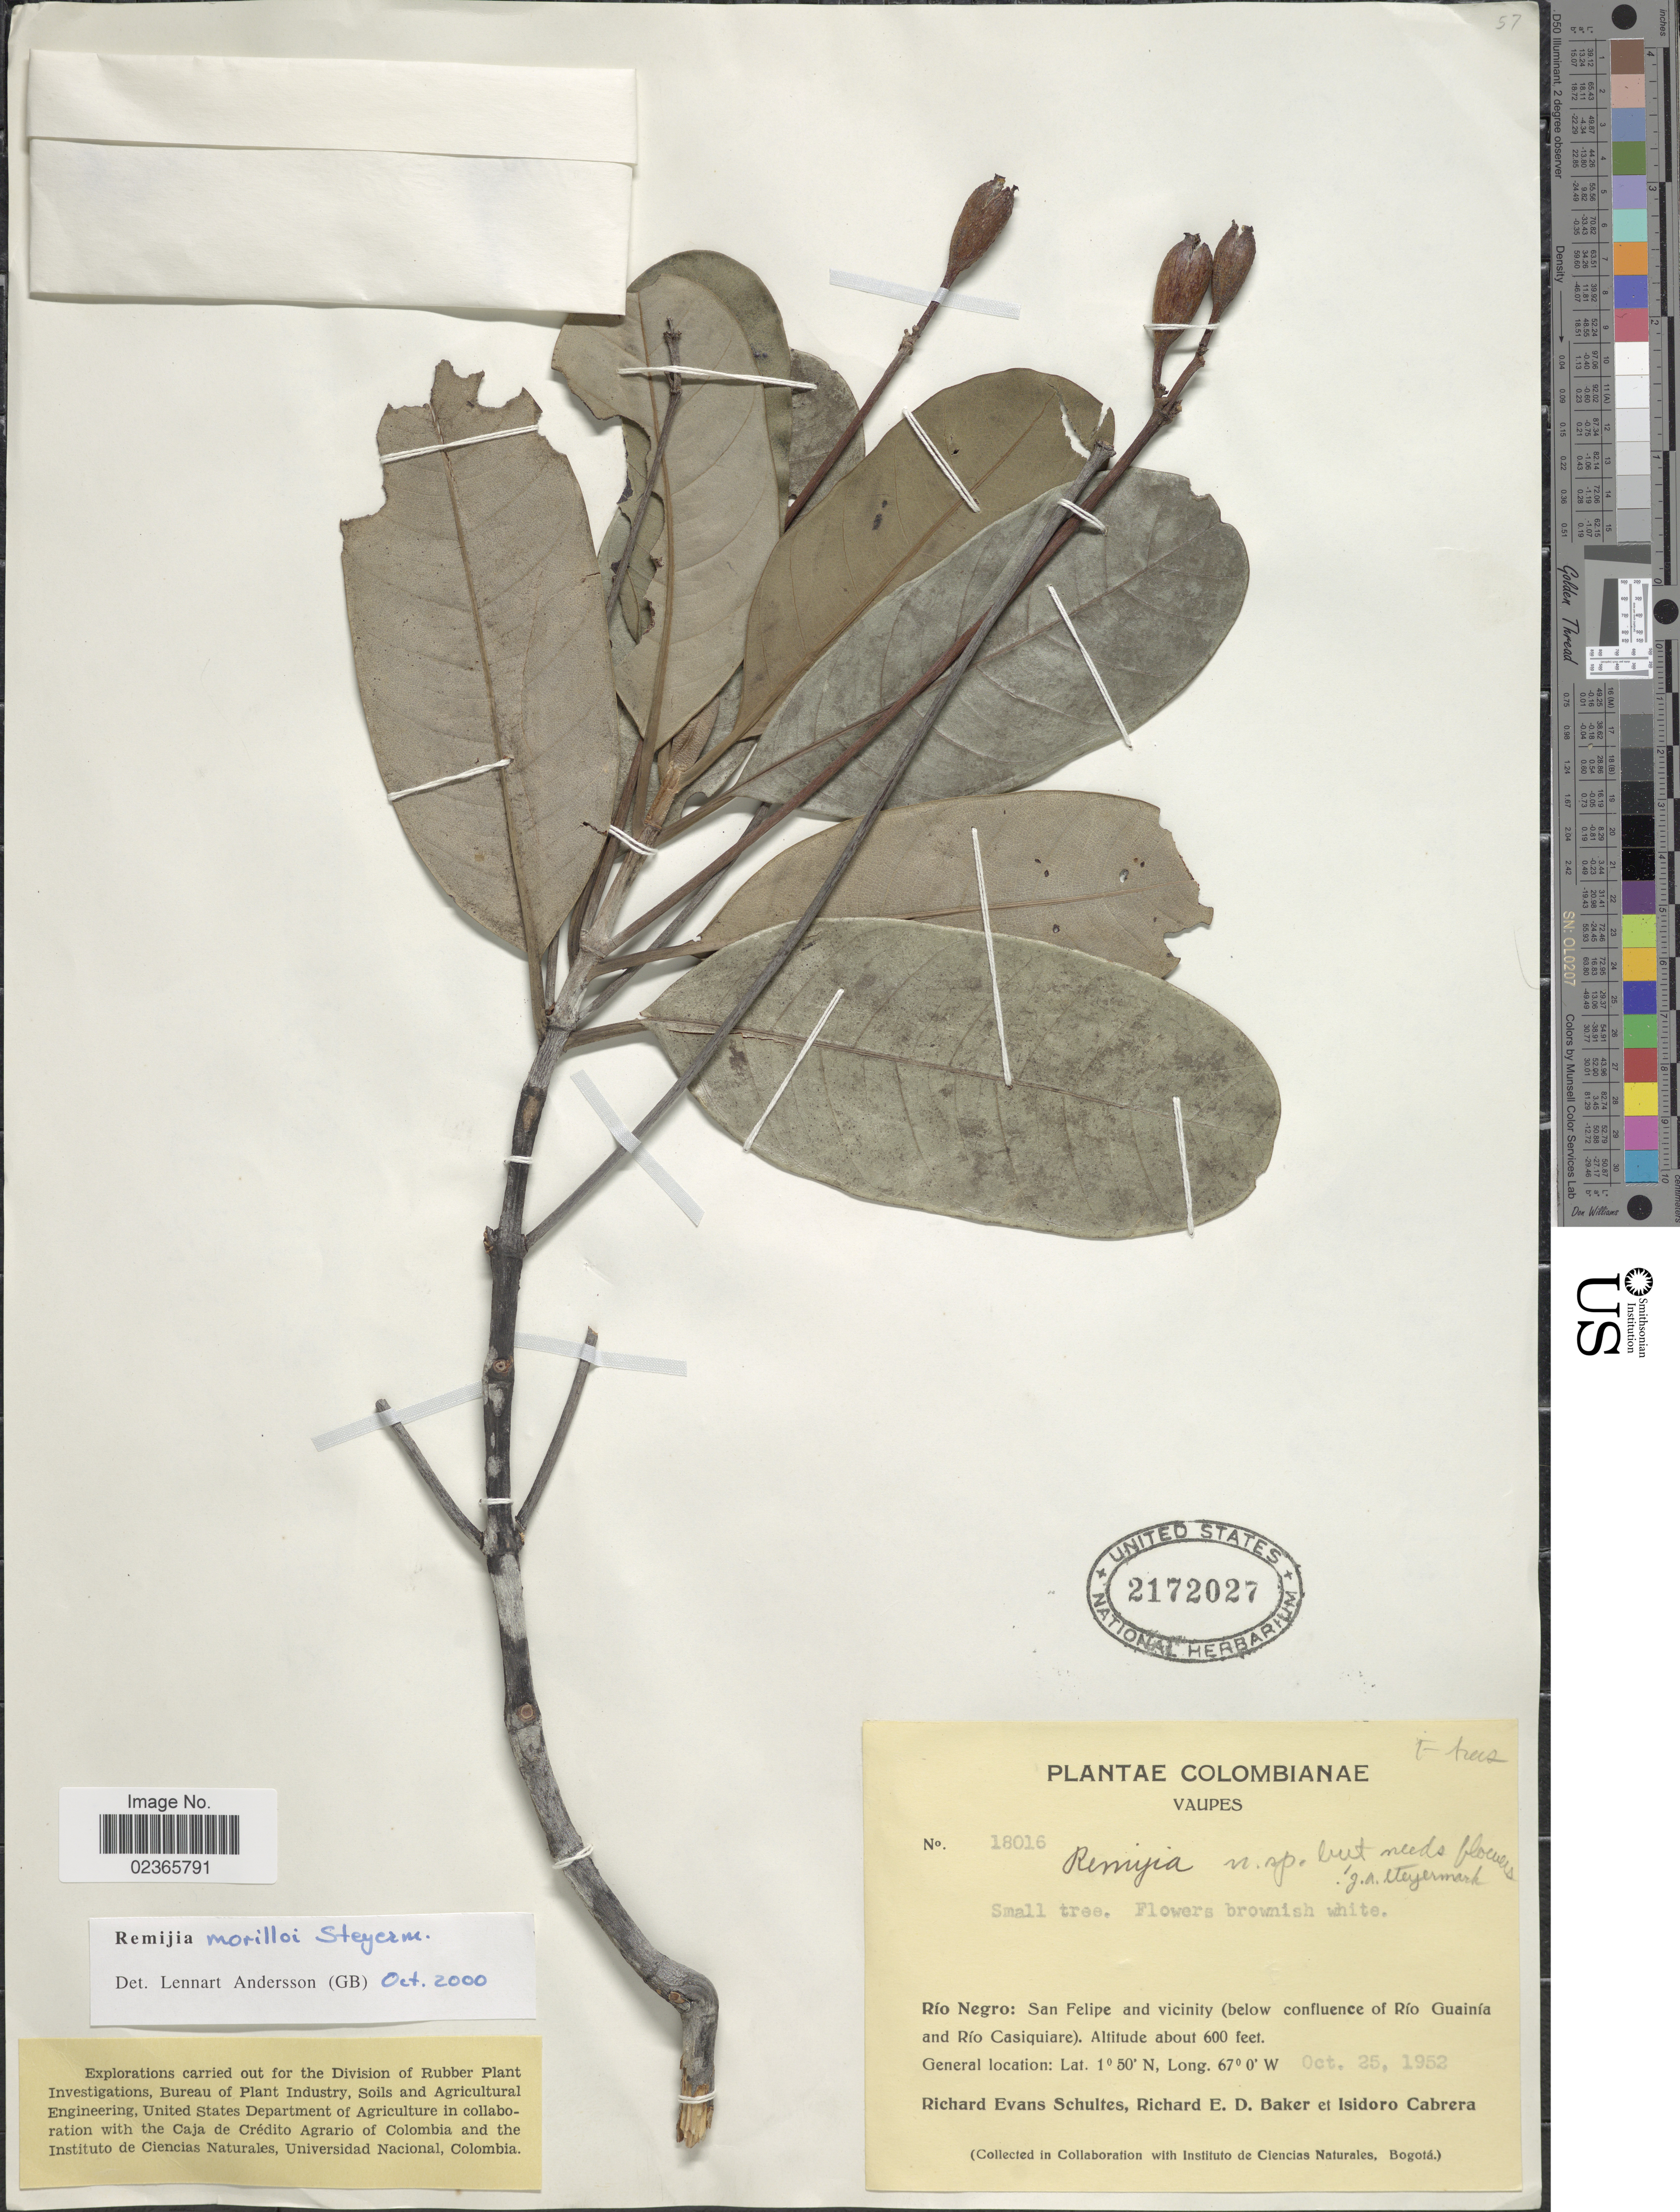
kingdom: Plantae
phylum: Tracheophyta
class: Magnoliopsida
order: Gentianales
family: Rubiaceae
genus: Remijia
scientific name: Remijia morilloi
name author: Steyerm.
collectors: R. E. Schultes, R. E. D. Baker & I. Cabrera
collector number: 18016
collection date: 1952-10-25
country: Colombia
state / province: Vaupés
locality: Rio Negro: San Felipe and vicinity (below confluence of Rio Guainia and Rio Casiquiare)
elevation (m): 183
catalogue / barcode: US 2172027